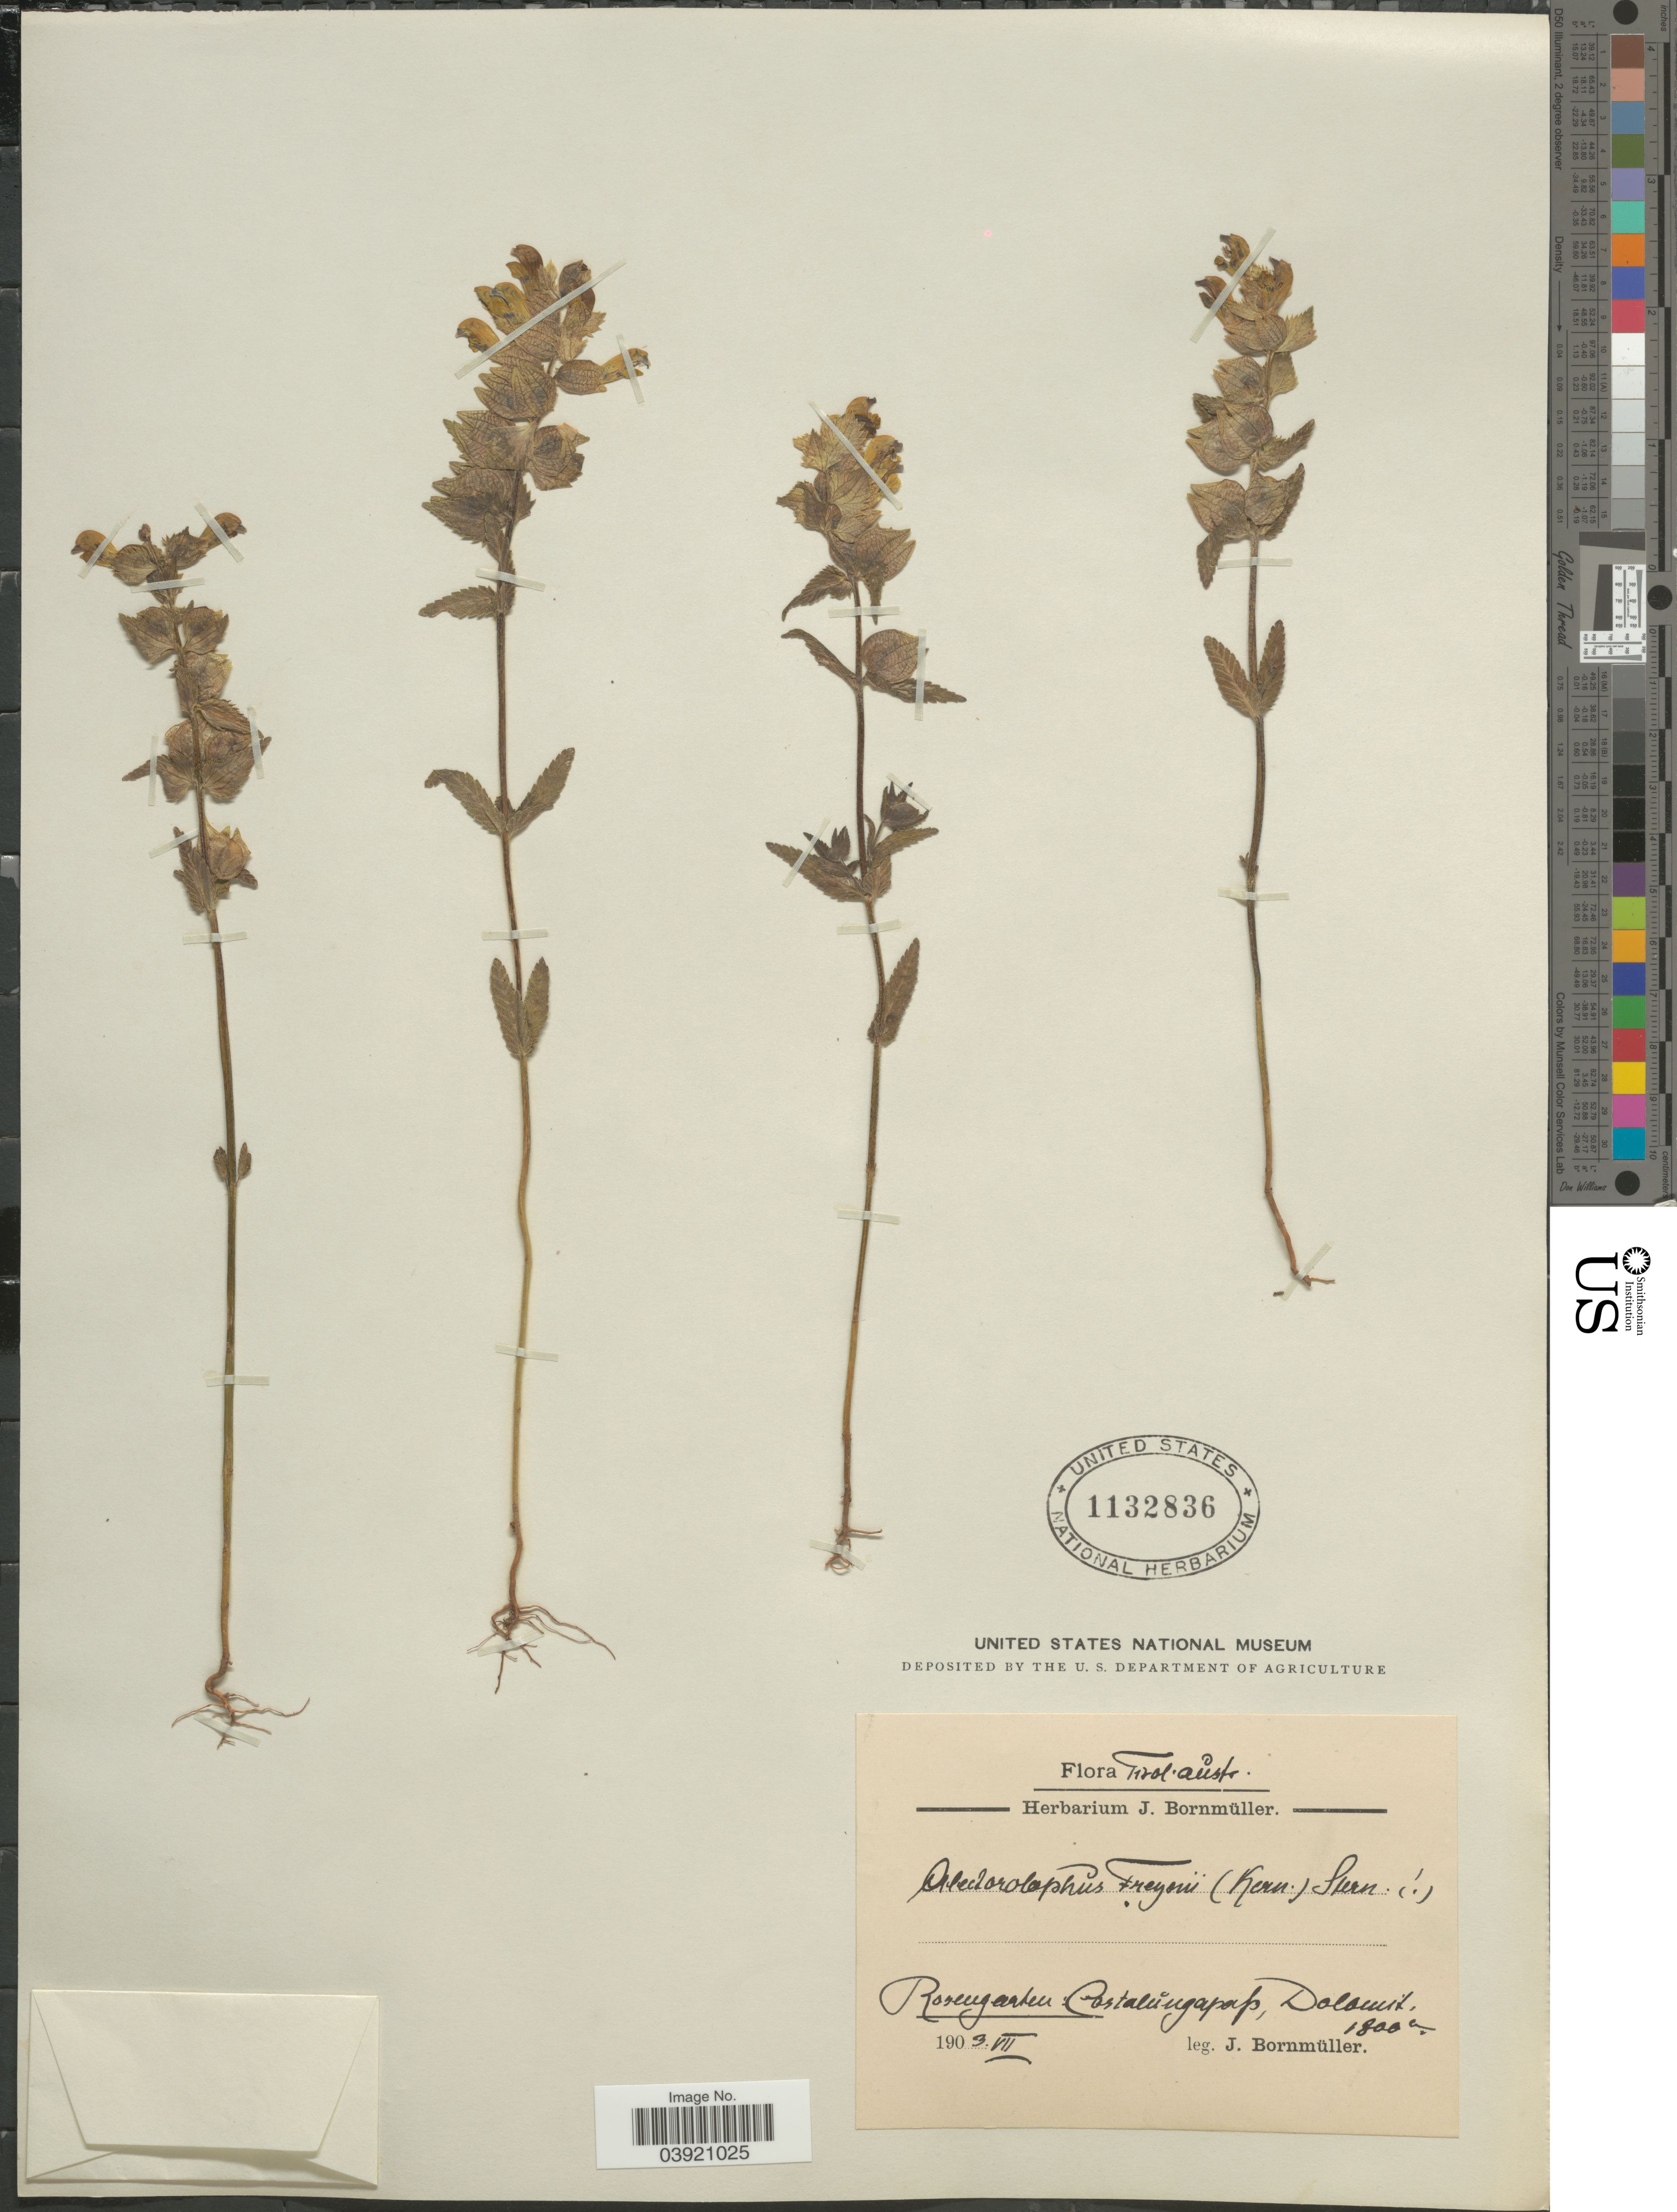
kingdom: Plantae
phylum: Tracheophyta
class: Magnoliopsida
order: Lamiales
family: Orobanchaceae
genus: Rhinanthus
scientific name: Rhinanthus freynii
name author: (A. Kern. ex Sterneck) Fiori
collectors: J. Bornmüller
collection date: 1903-07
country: Italy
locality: Tirol-austr. Rosengarten: Costalŭngapap, Dolomit.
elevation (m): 1800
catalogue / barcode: US 1132836